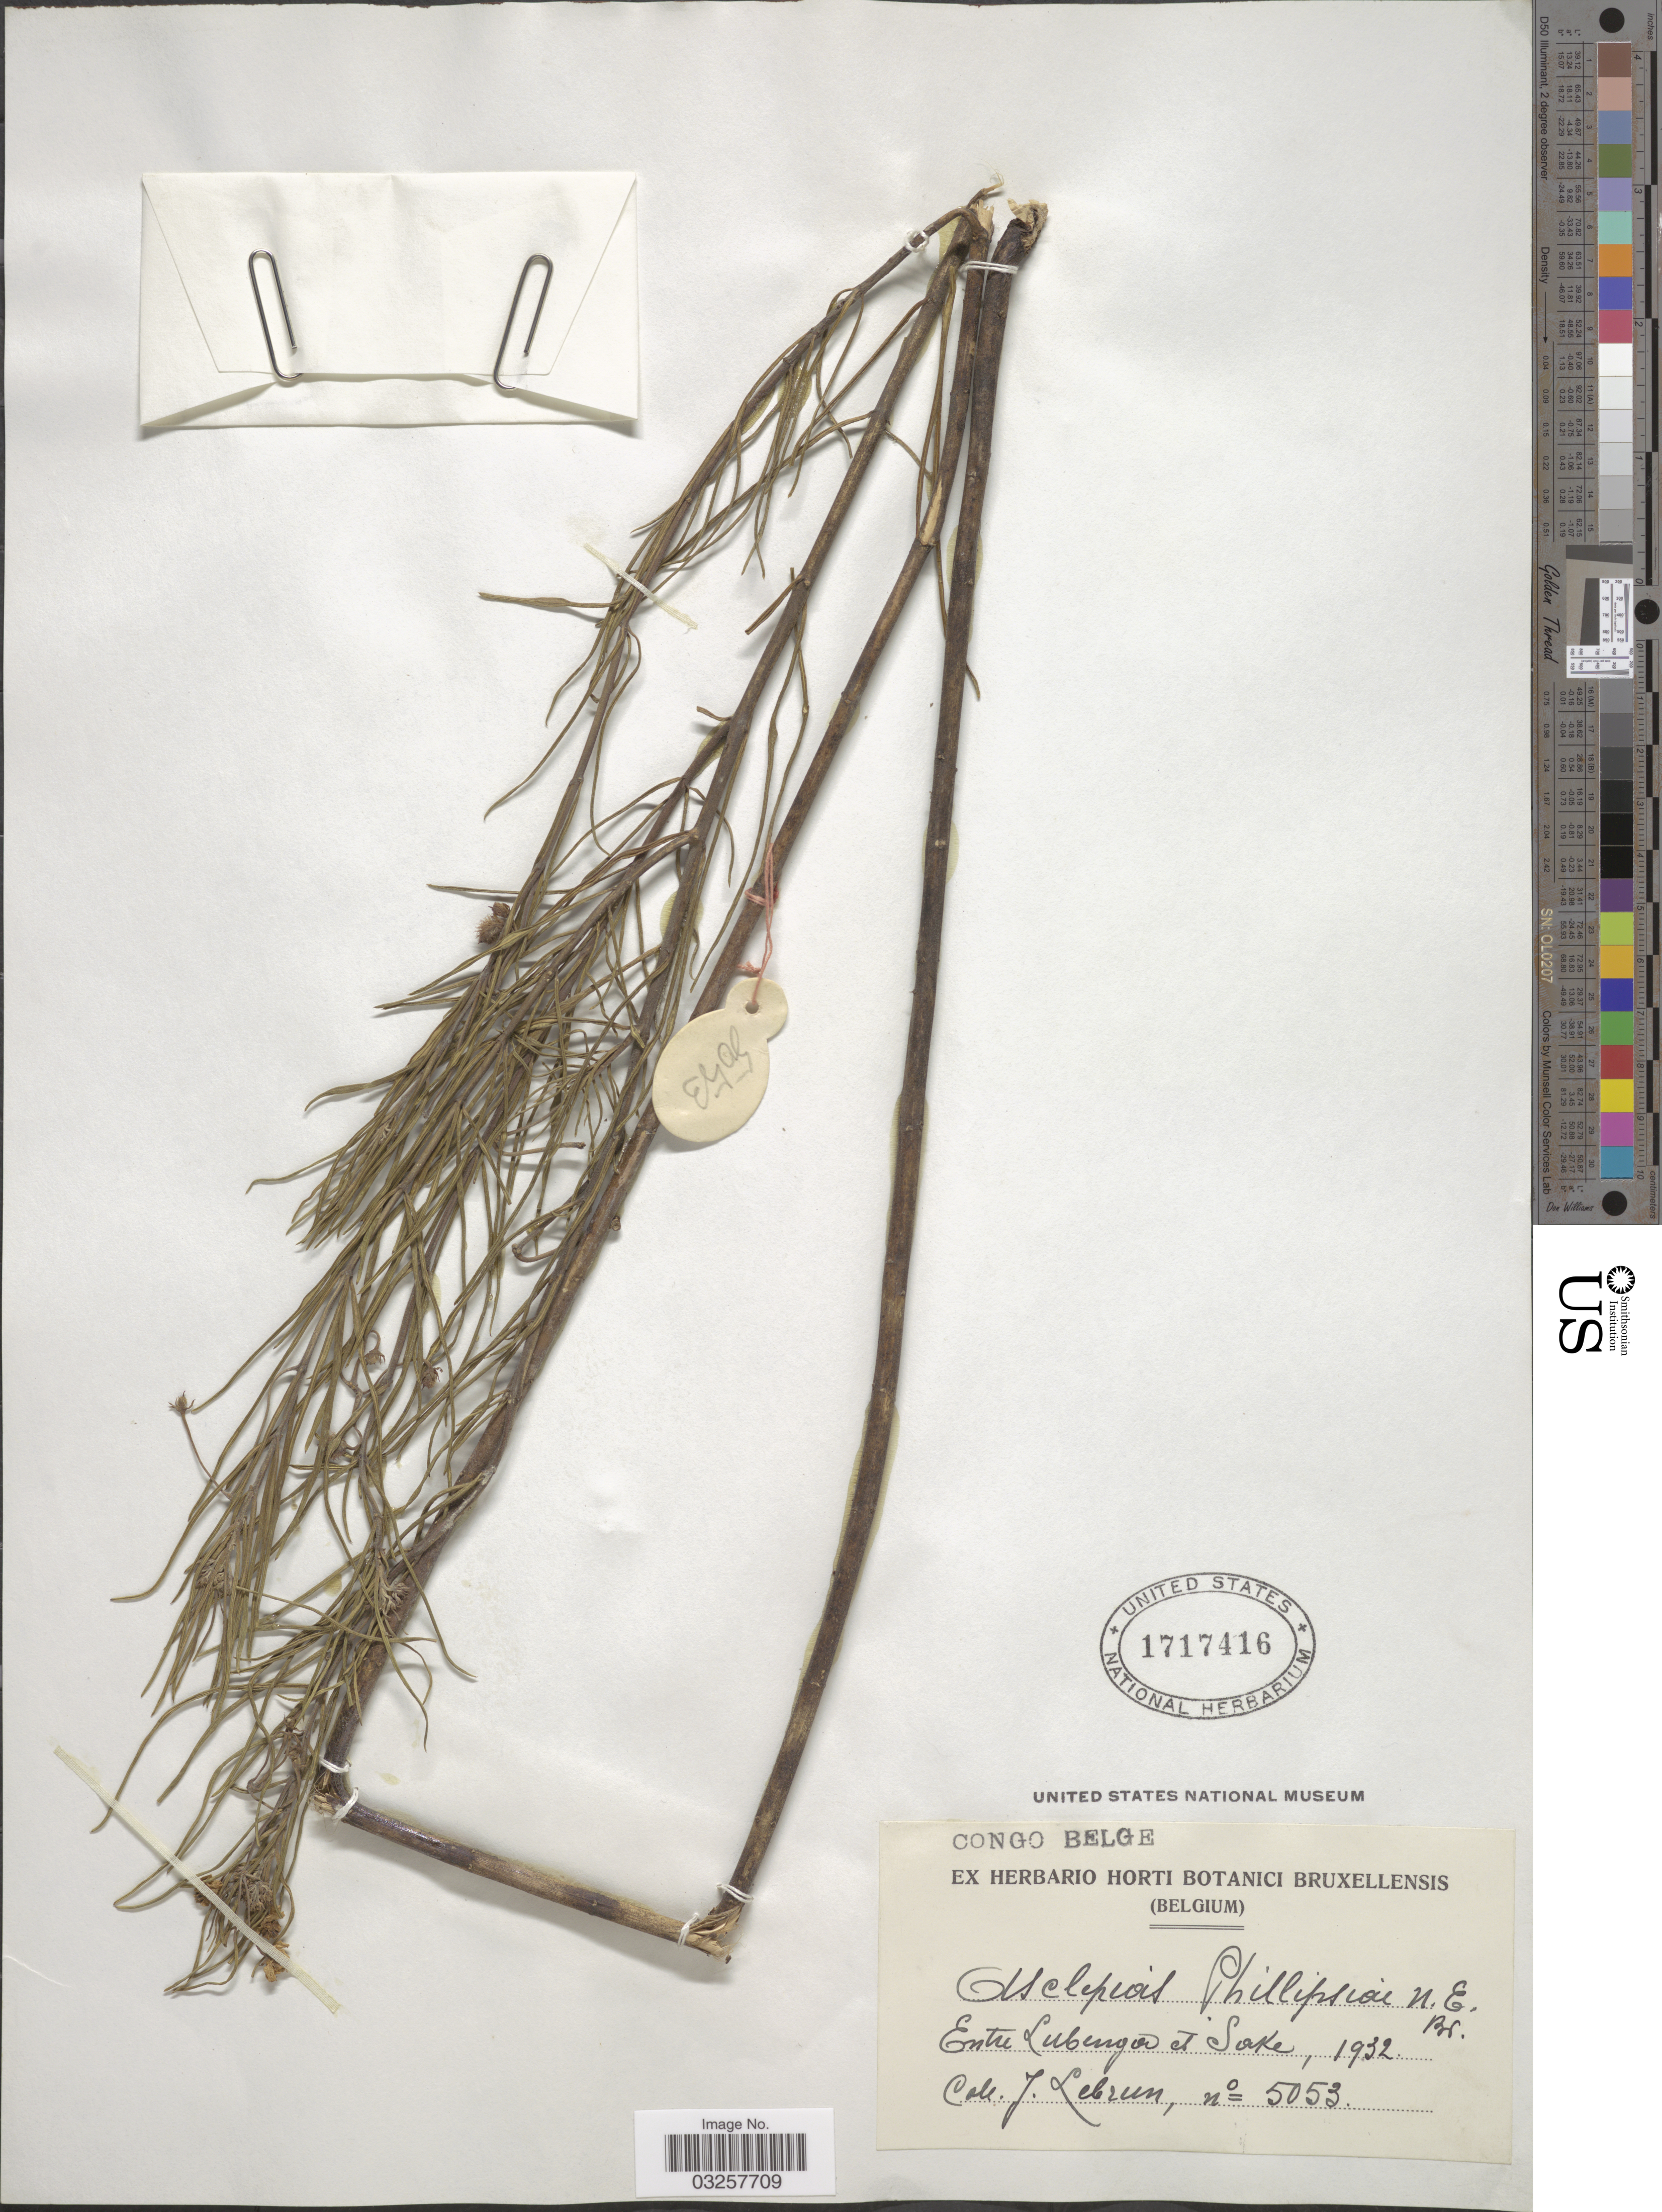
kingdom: Plantae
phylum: Tracheophyta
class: Magnoliopsida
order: Gentianales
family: Apocynaceae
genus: Asclepias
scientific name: Asclepias phillipsiae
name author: N.E. Br.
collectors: J. A. Lebrun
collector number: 5053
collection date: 1932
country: Congo, Democratic Republic of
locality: Congo Belge. Entre Lubenga et Sake.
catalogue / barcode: US 1717416